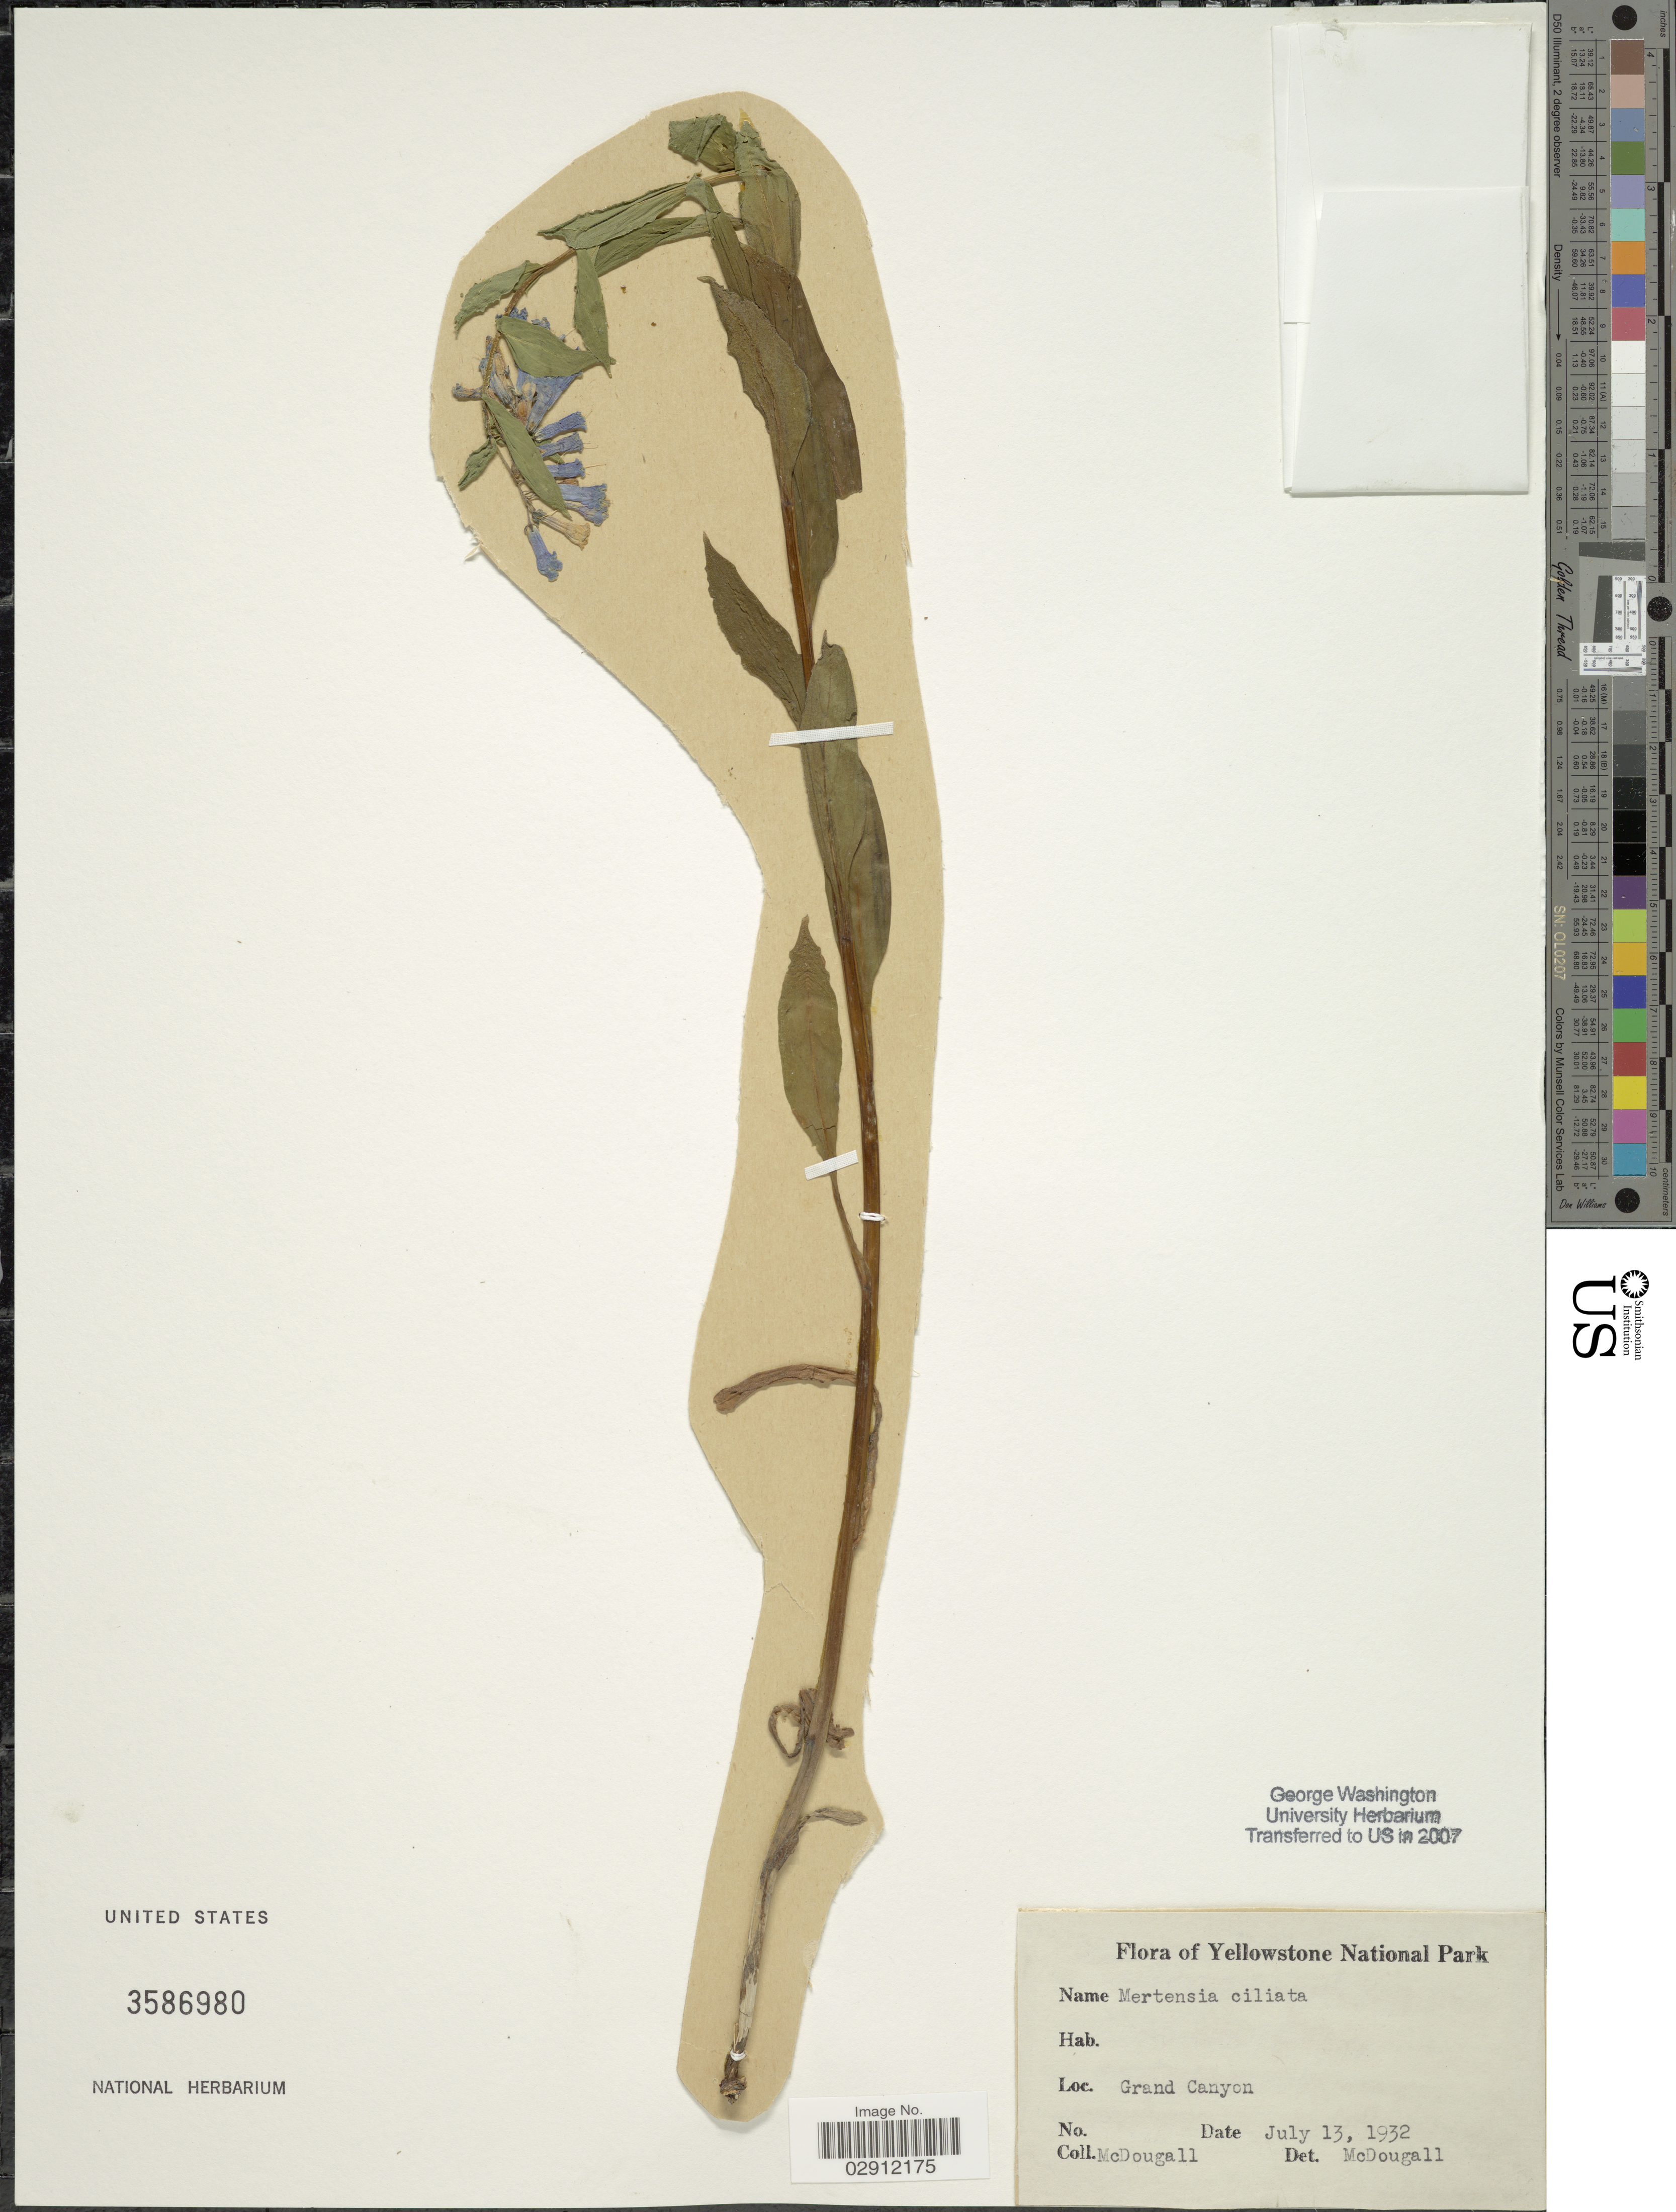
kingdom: Plantae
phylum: Tracheophyta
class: Magnoliopsida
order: Boraginales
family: Boraginaceae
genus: Mertensia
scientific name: Mertensia ciliata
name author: (James) G. Don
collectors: McDougall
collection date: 1932-07-13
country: United States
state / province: Wyoming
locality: Yellowstone National Park. Grand Canyon.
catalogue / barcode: US 3586980